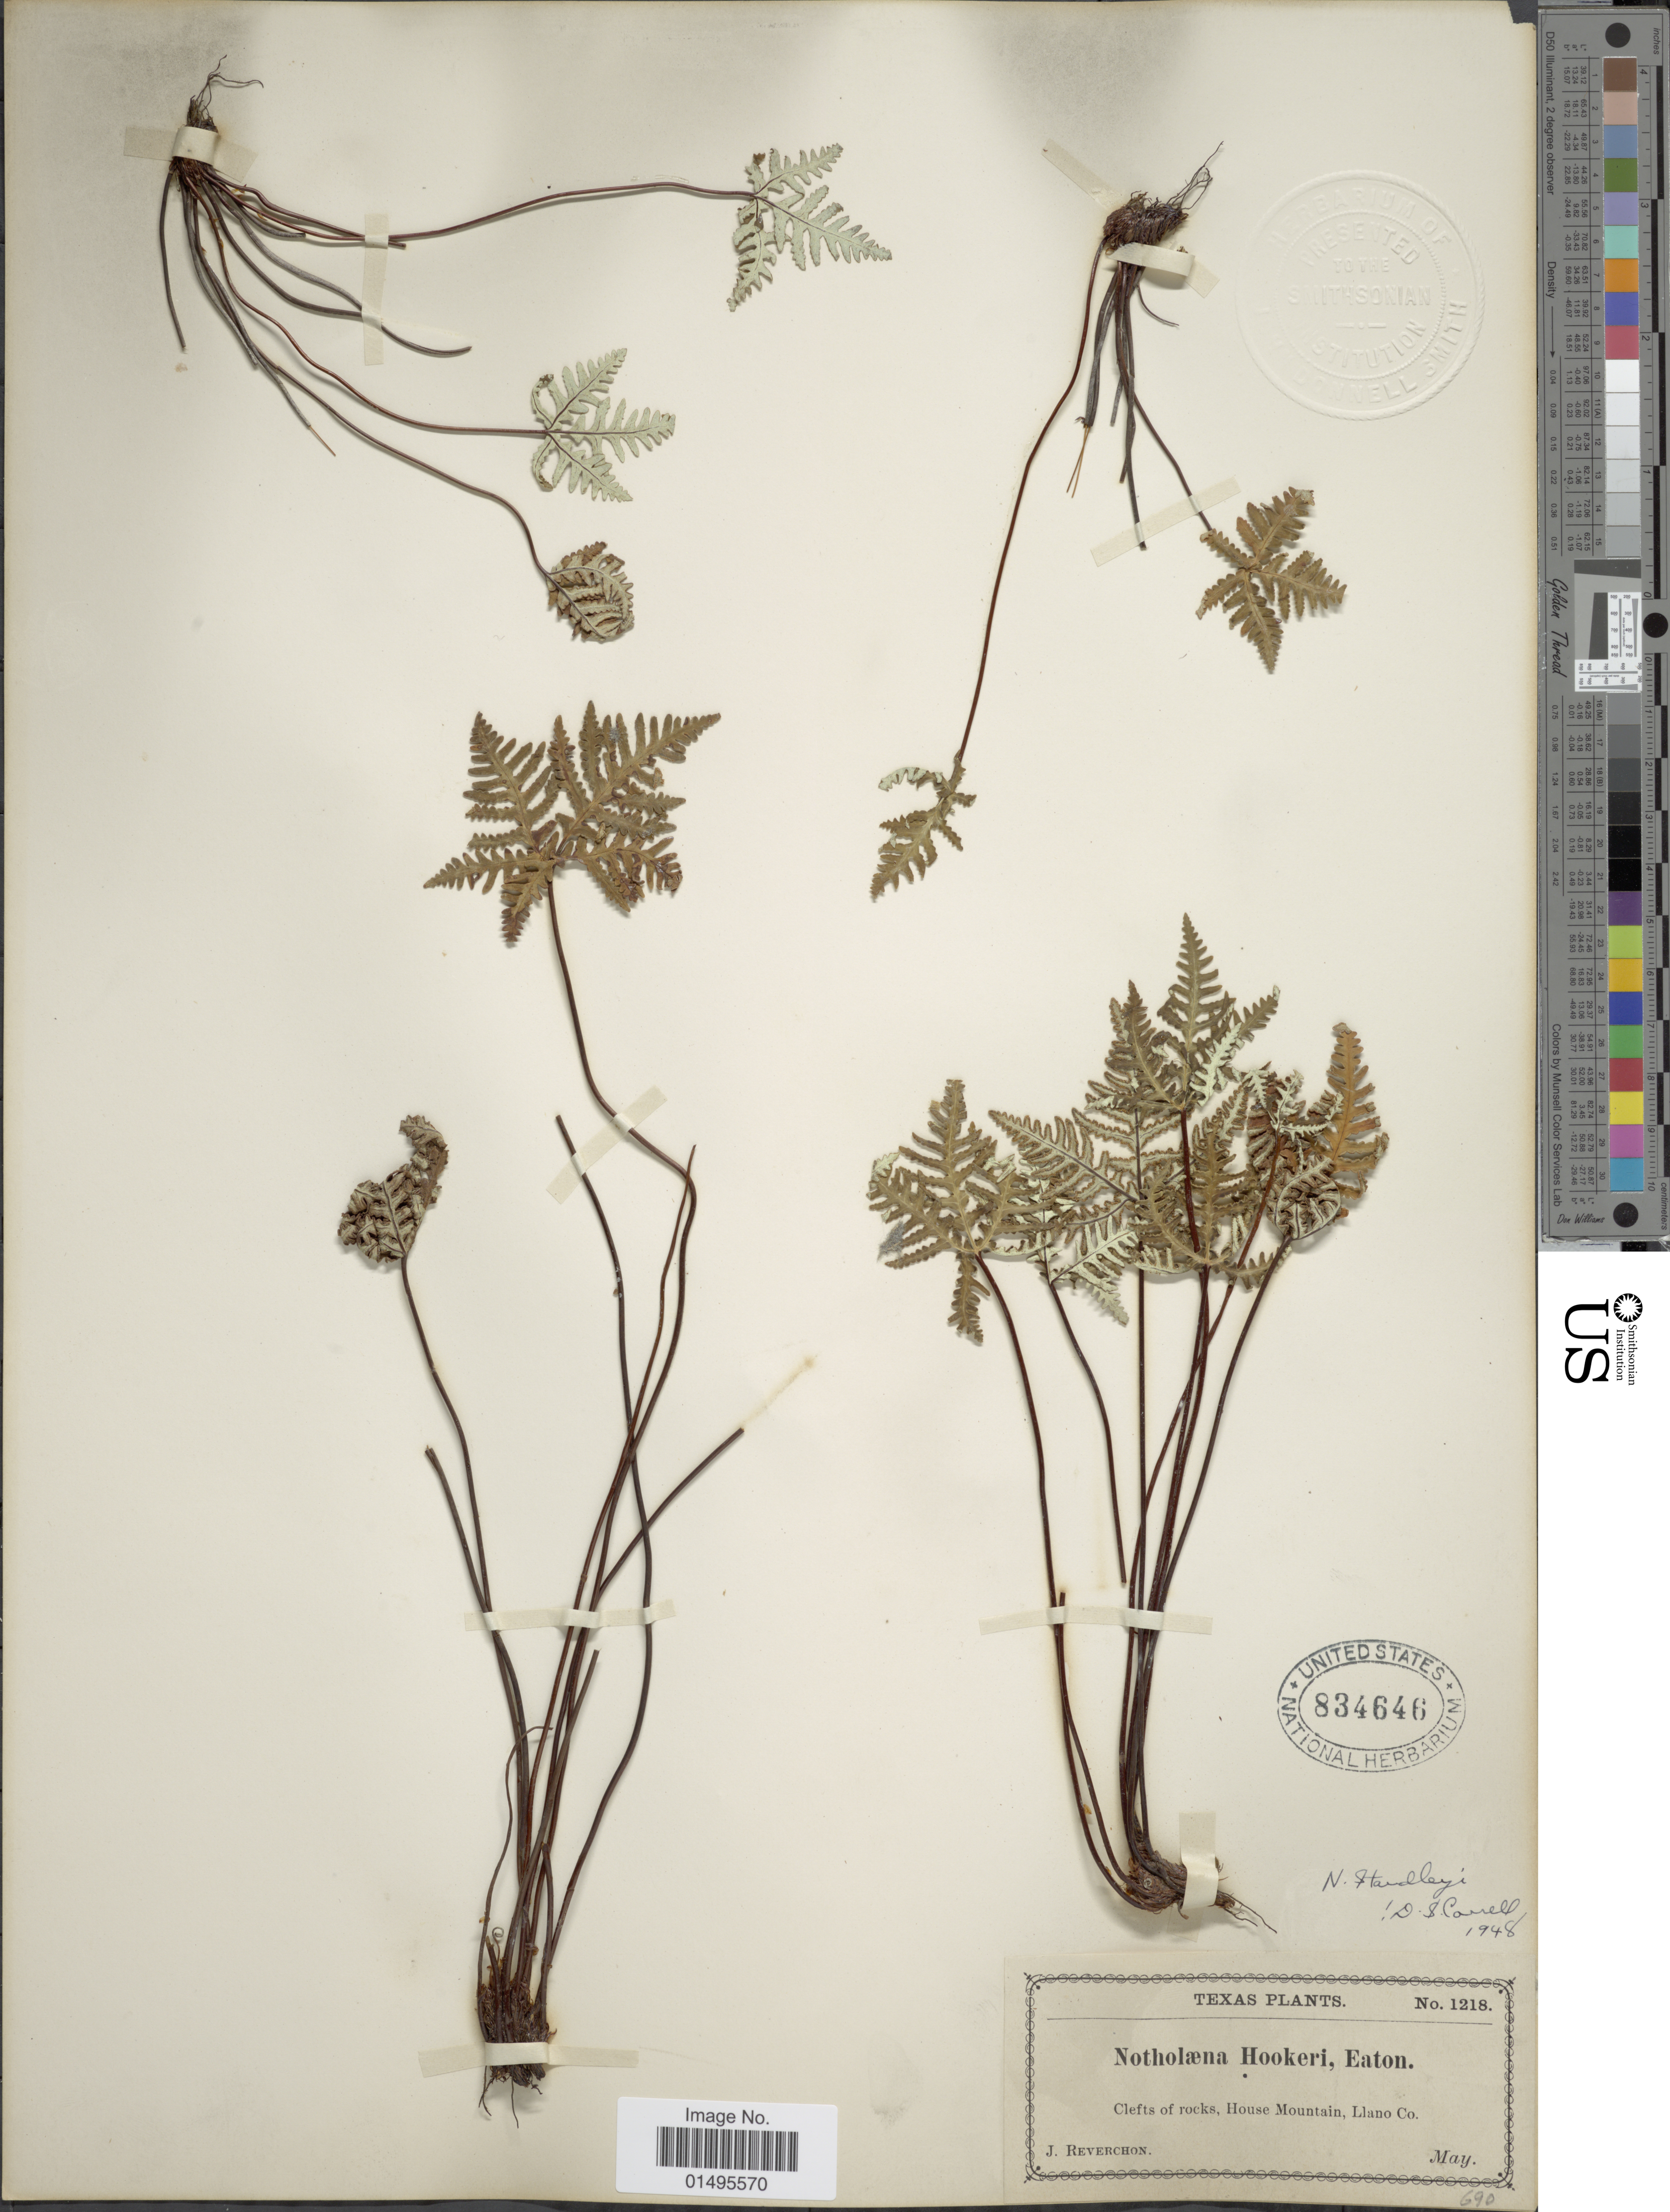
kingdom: Plantae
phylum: Tracheophyta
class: Polypodiopsida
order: Polypodiales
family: Pteridaceae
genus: Notholaena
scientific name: Notholaena standleyi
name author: Maxon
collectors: J. Reverchon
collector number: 1218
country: United States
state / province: Texas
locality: Clefts of rocks, House Mountain, Llano Co.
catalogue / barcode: US 834646